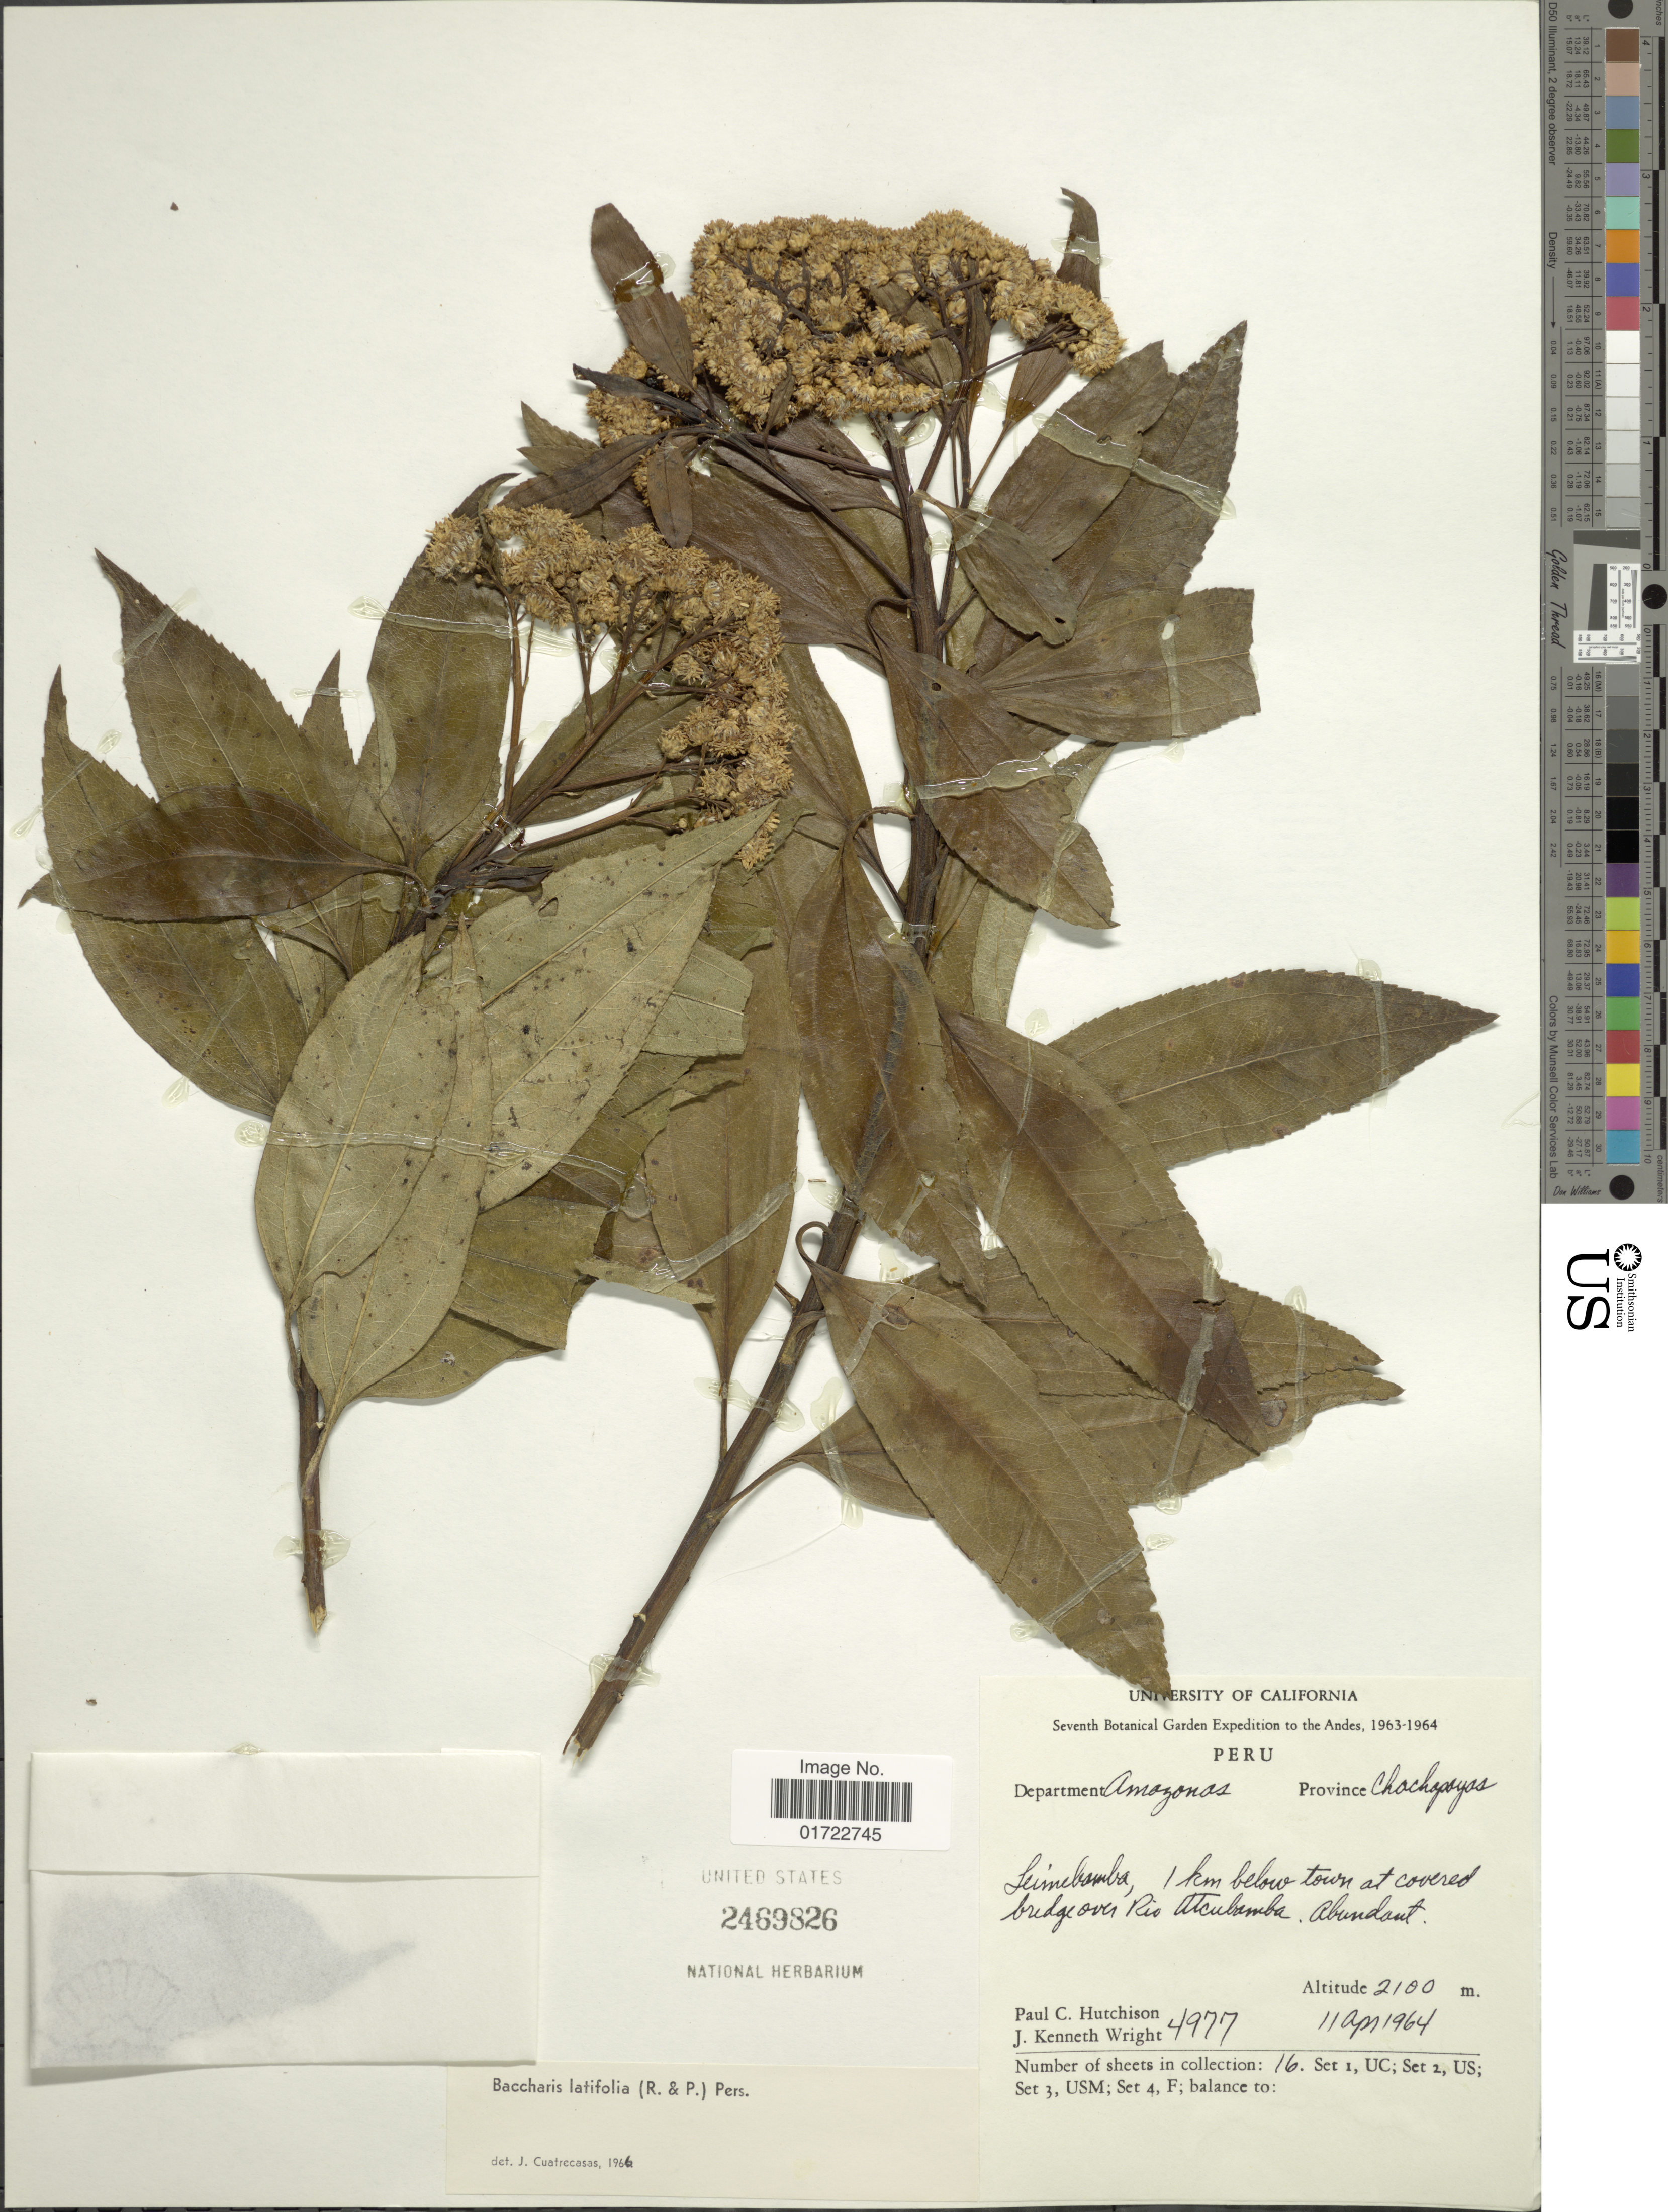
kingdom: Plantae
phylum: Tracheophyta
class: Magnoliopsida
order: Asterales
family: Asteraceae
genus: Baccharis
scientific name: Baccharis latifolia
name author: (Ruiz & Pav.) Pers.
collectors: P. C. Hutchison & J. K. Wright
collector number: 4977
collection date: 1964-04-11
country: Peru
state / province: Amazonas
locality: Leimebamba, 1 km. below town at covered bridge over Río Utcubamba, Province Chachapoyas, Department Amazonas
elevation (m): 2100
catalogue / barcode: US 2469826